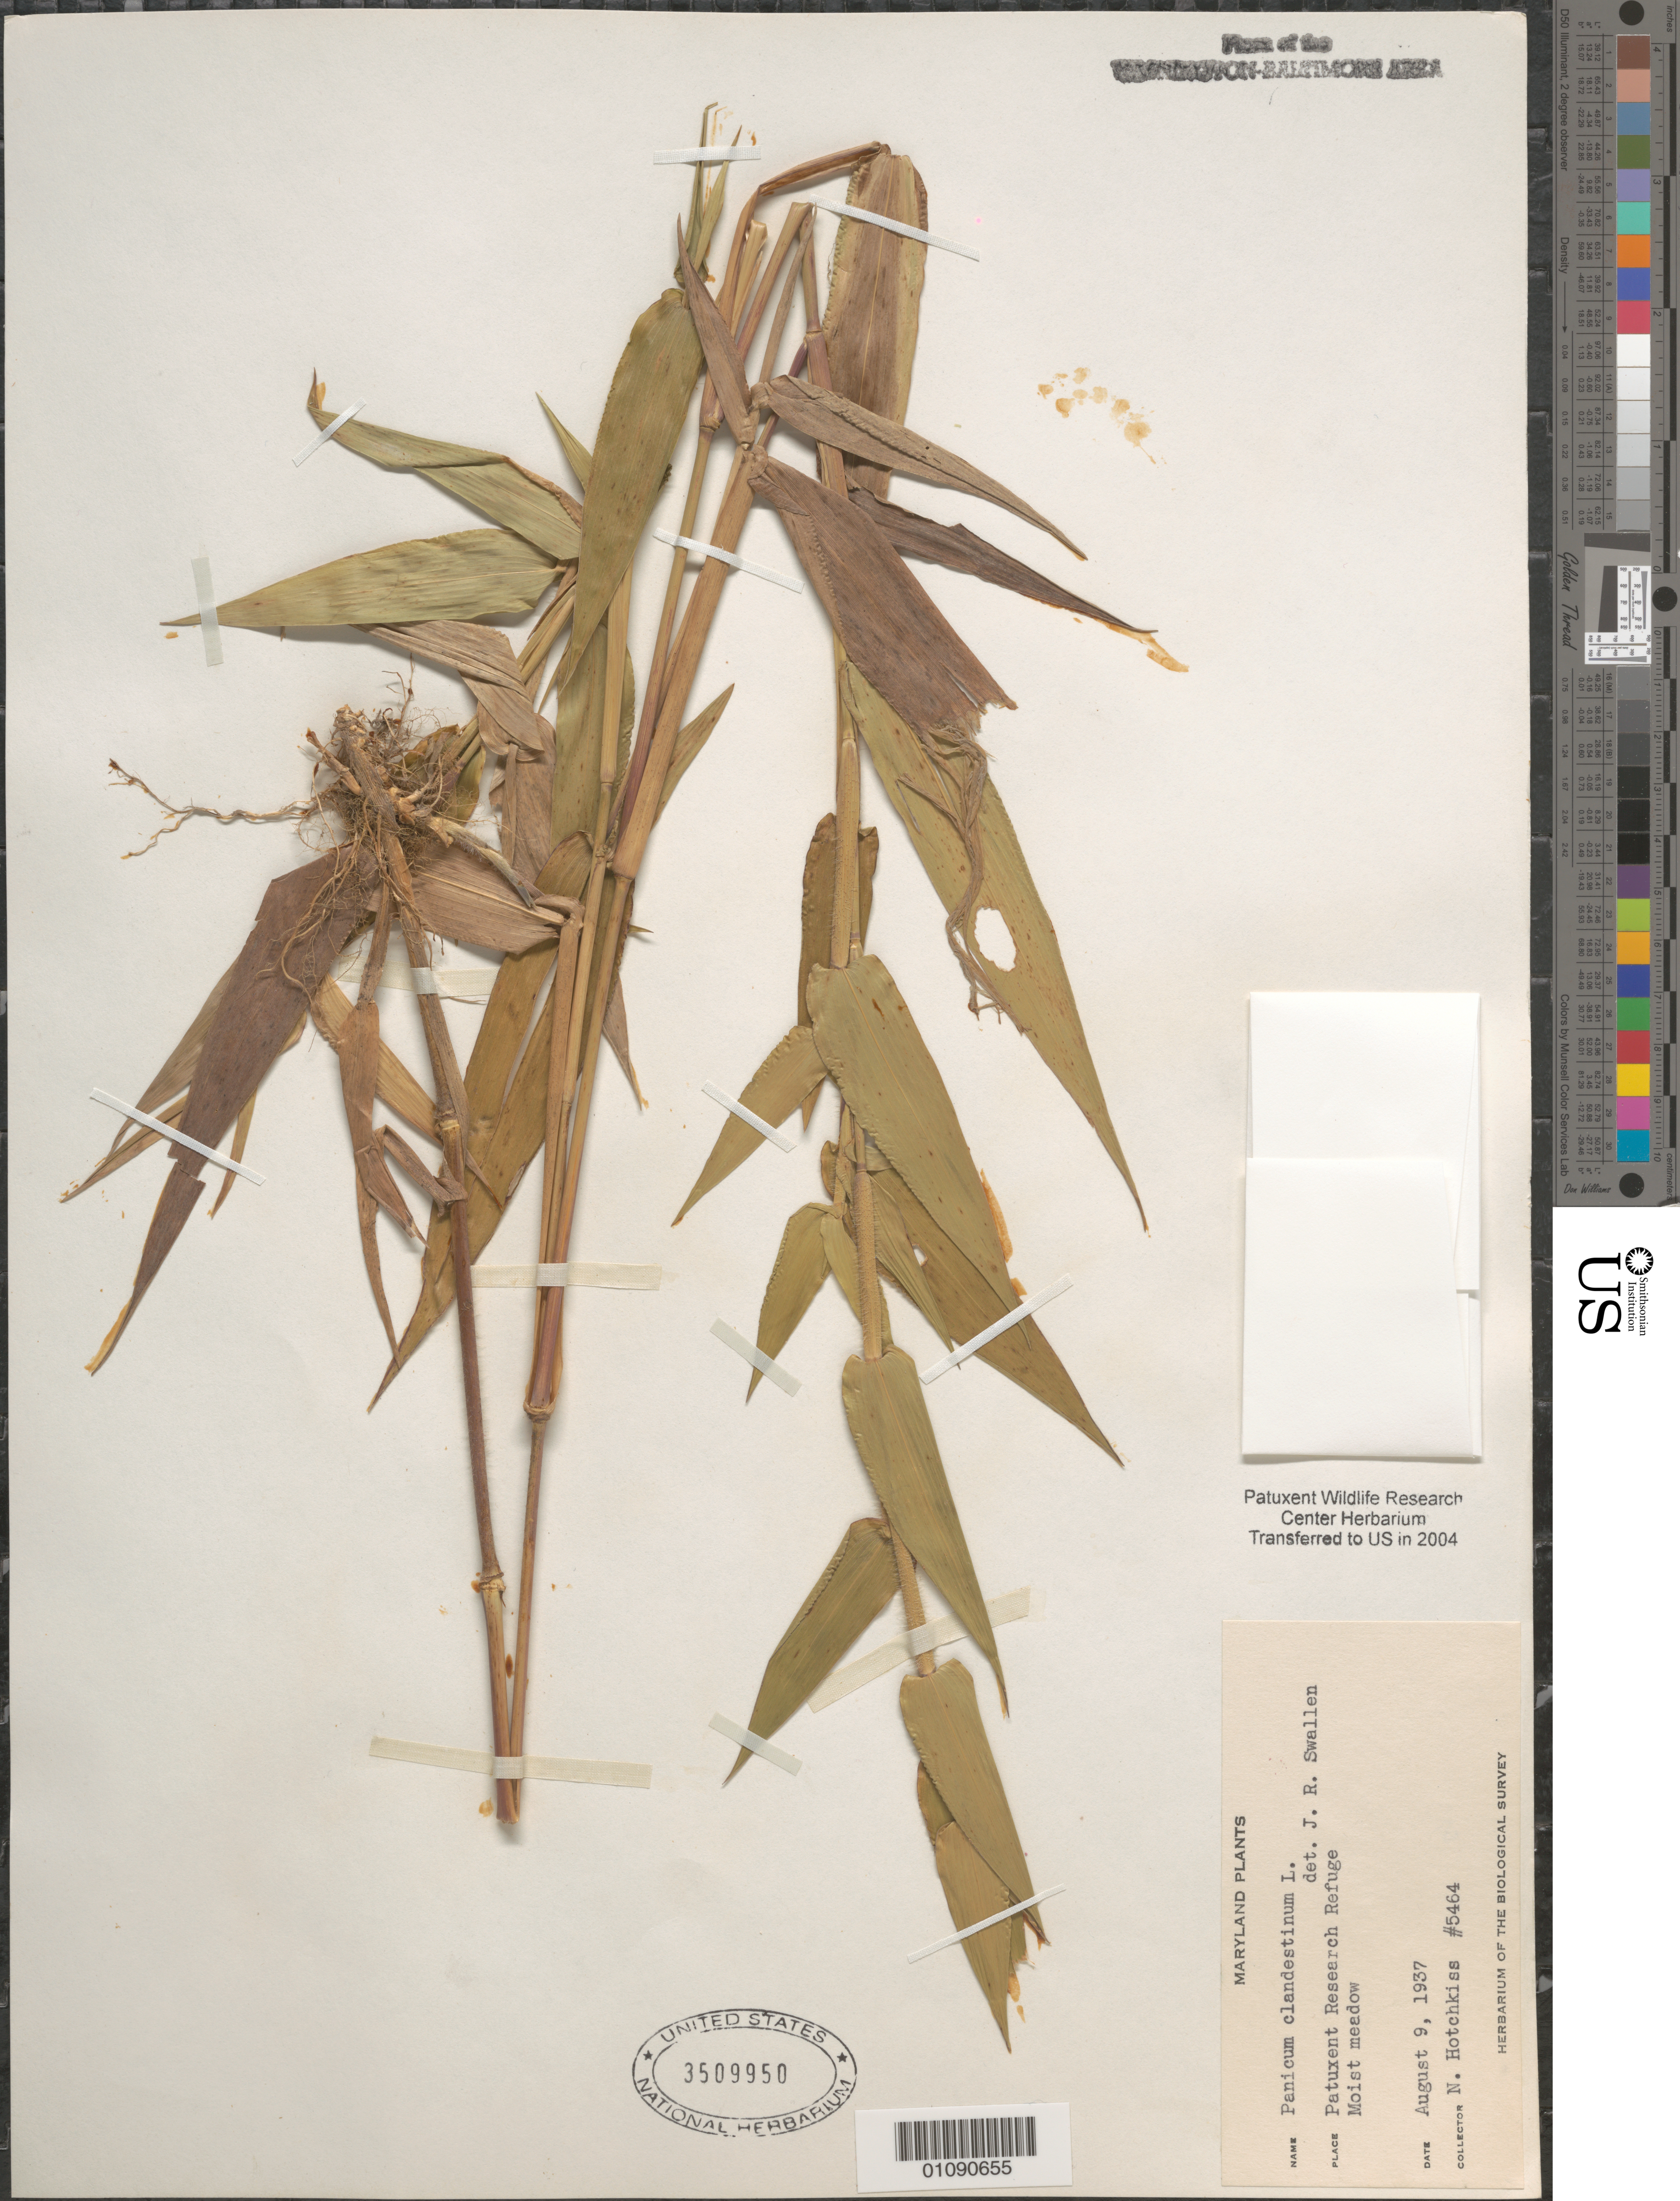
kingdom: Plantae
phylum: Tracheophyta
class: Liliopsida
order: Poales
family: Poaceae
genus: Dichanthelium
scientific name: Dichanthelium clandestinum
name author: (L.) Gould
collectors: N. Hotchkiss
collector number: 5464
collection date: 1937-08-09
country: United States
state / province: Maryland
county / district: Prince George's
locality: Patuxent Wildlife Refuge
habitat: Moist meadow.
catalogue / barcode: US 3509950